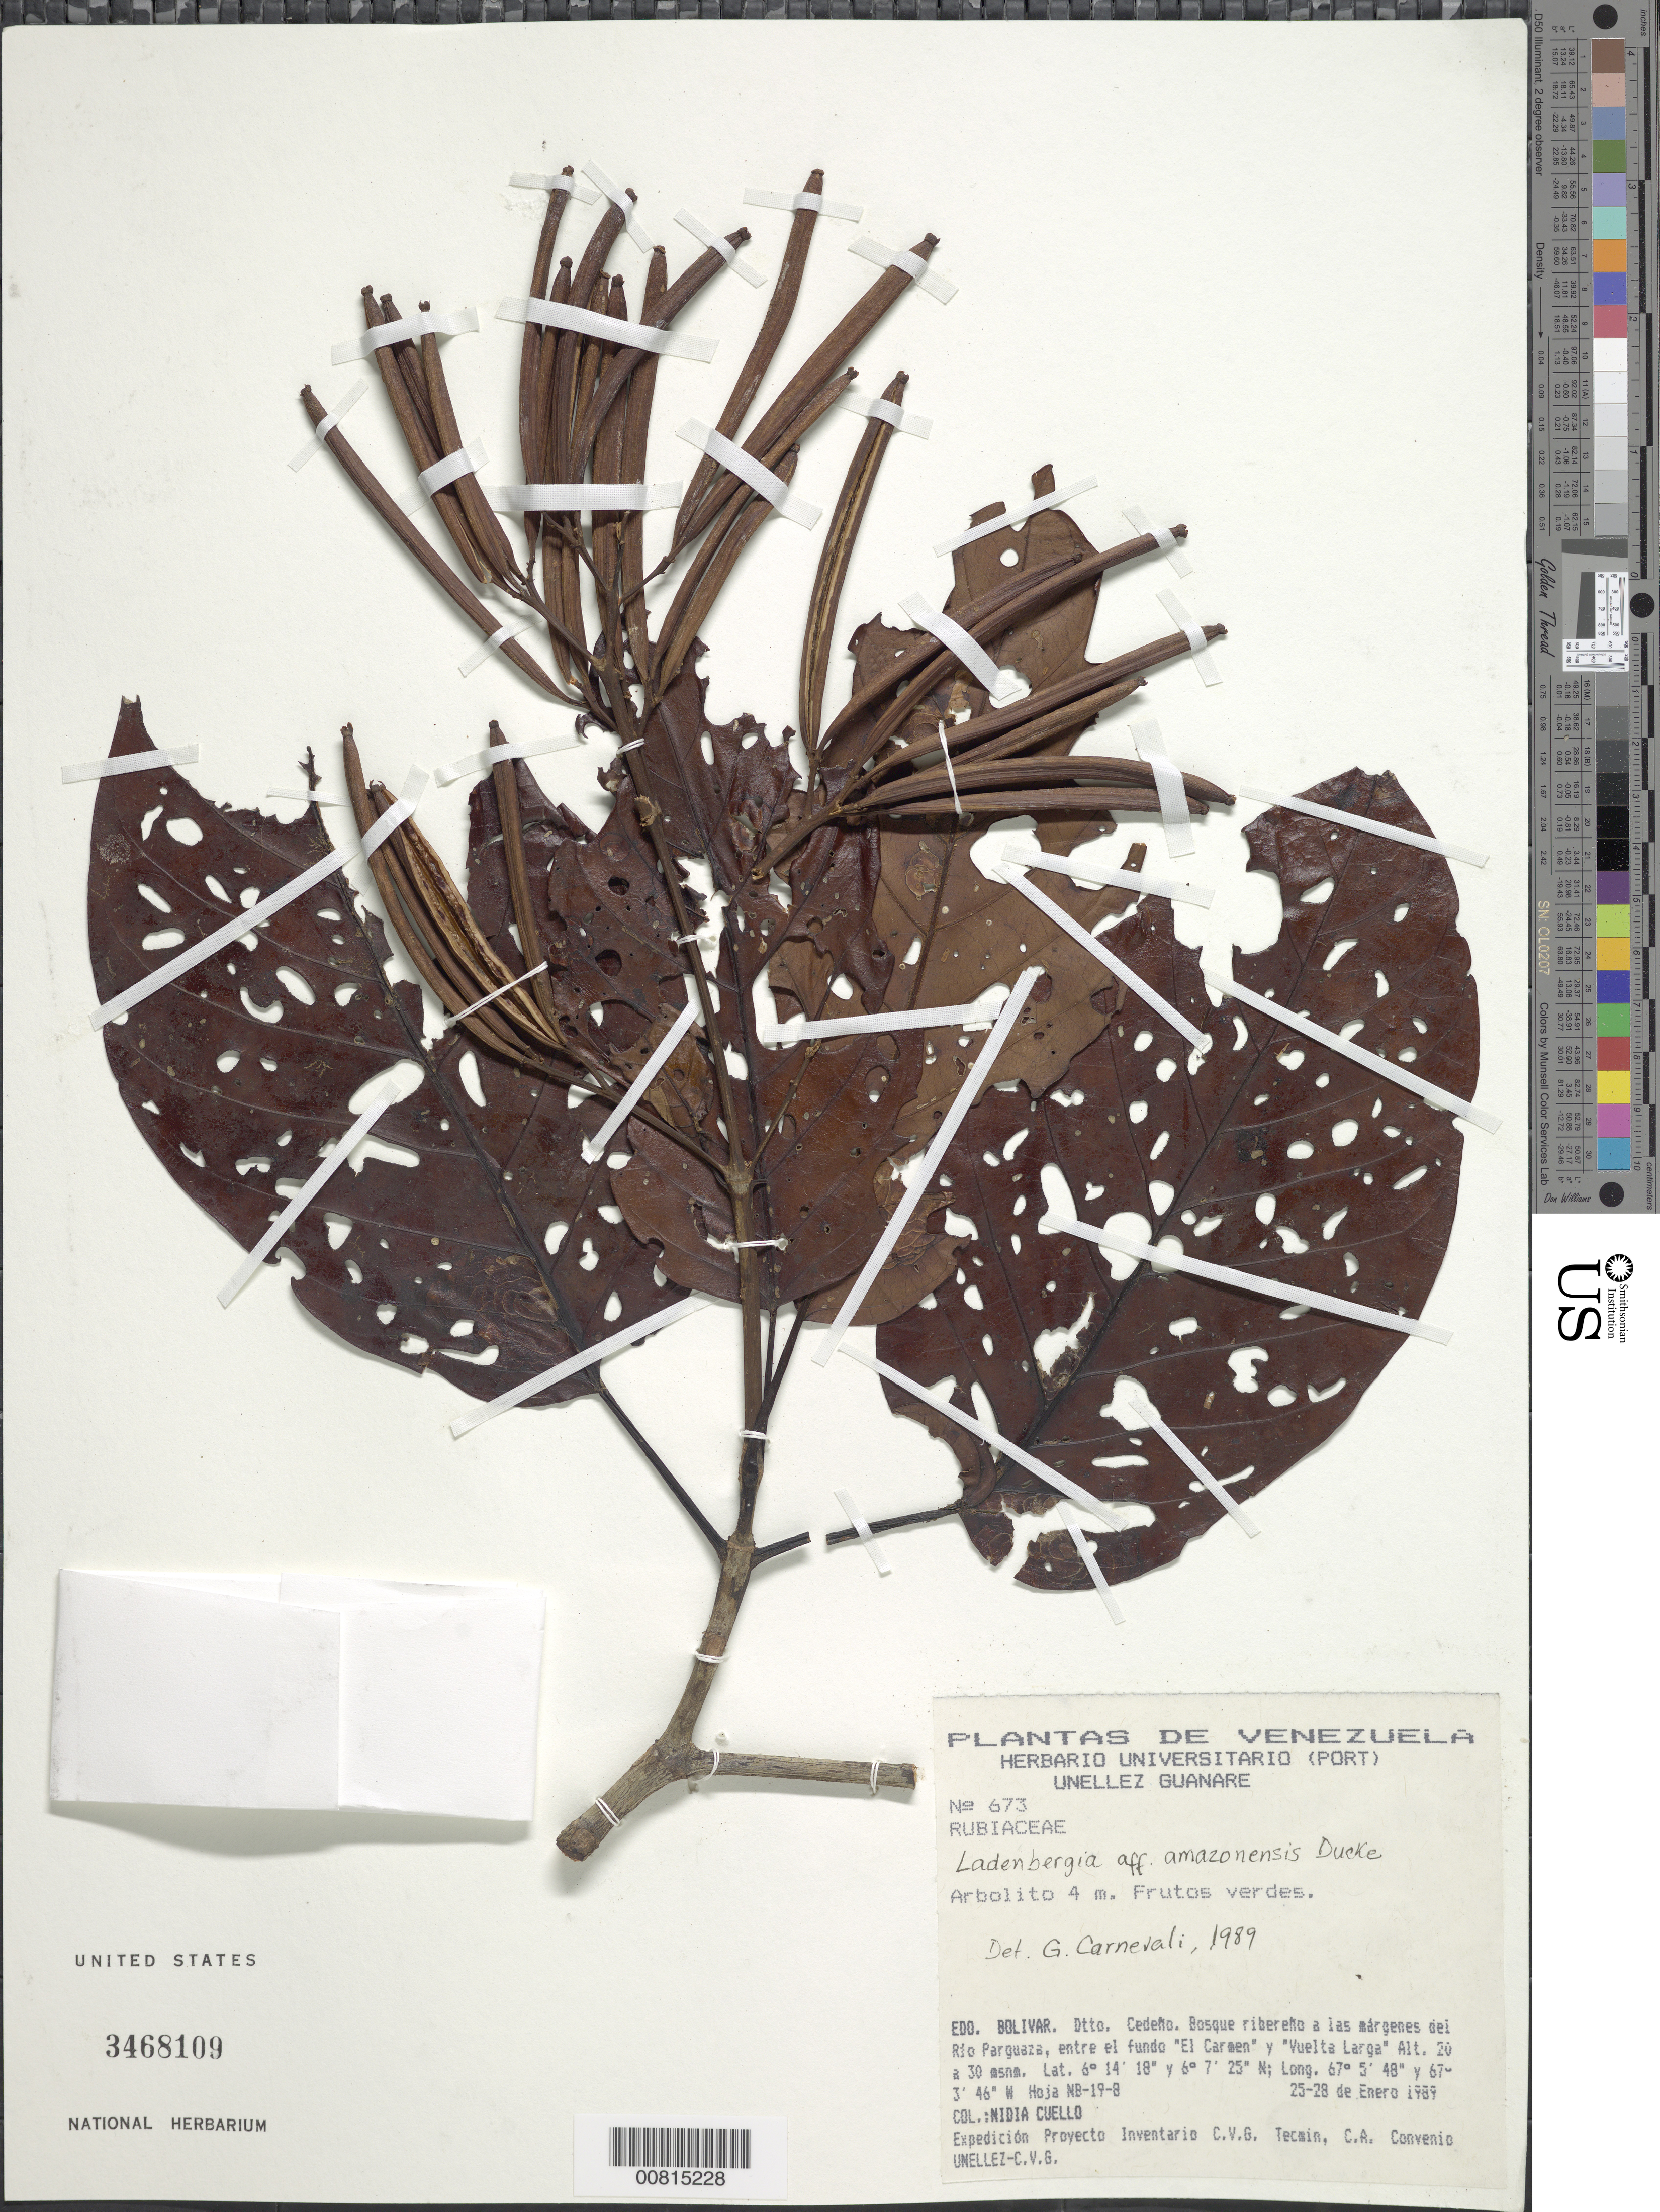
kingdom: Plantae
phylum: Tracheophyta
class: Magnoliopsida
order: Gentianales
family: Rubiaceae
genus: Ladenbergia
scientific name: Ladenbergia amazonensis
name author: Ducke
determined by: Fernandez-Concha, Germán Carnevali, (CICY)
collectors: N. L. Cuello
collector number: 673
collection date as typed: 25-Jan-89 to 28-Jan-89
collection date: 1989-01-25/1989-01-28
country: Venezuela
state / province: Bolívar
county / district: Cedeño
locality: Rio Parguaza, entre el fundo 'El Carmen' y 'Vuelta Larga'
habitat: Riverine forest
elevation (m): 20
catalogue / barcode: US 3468109